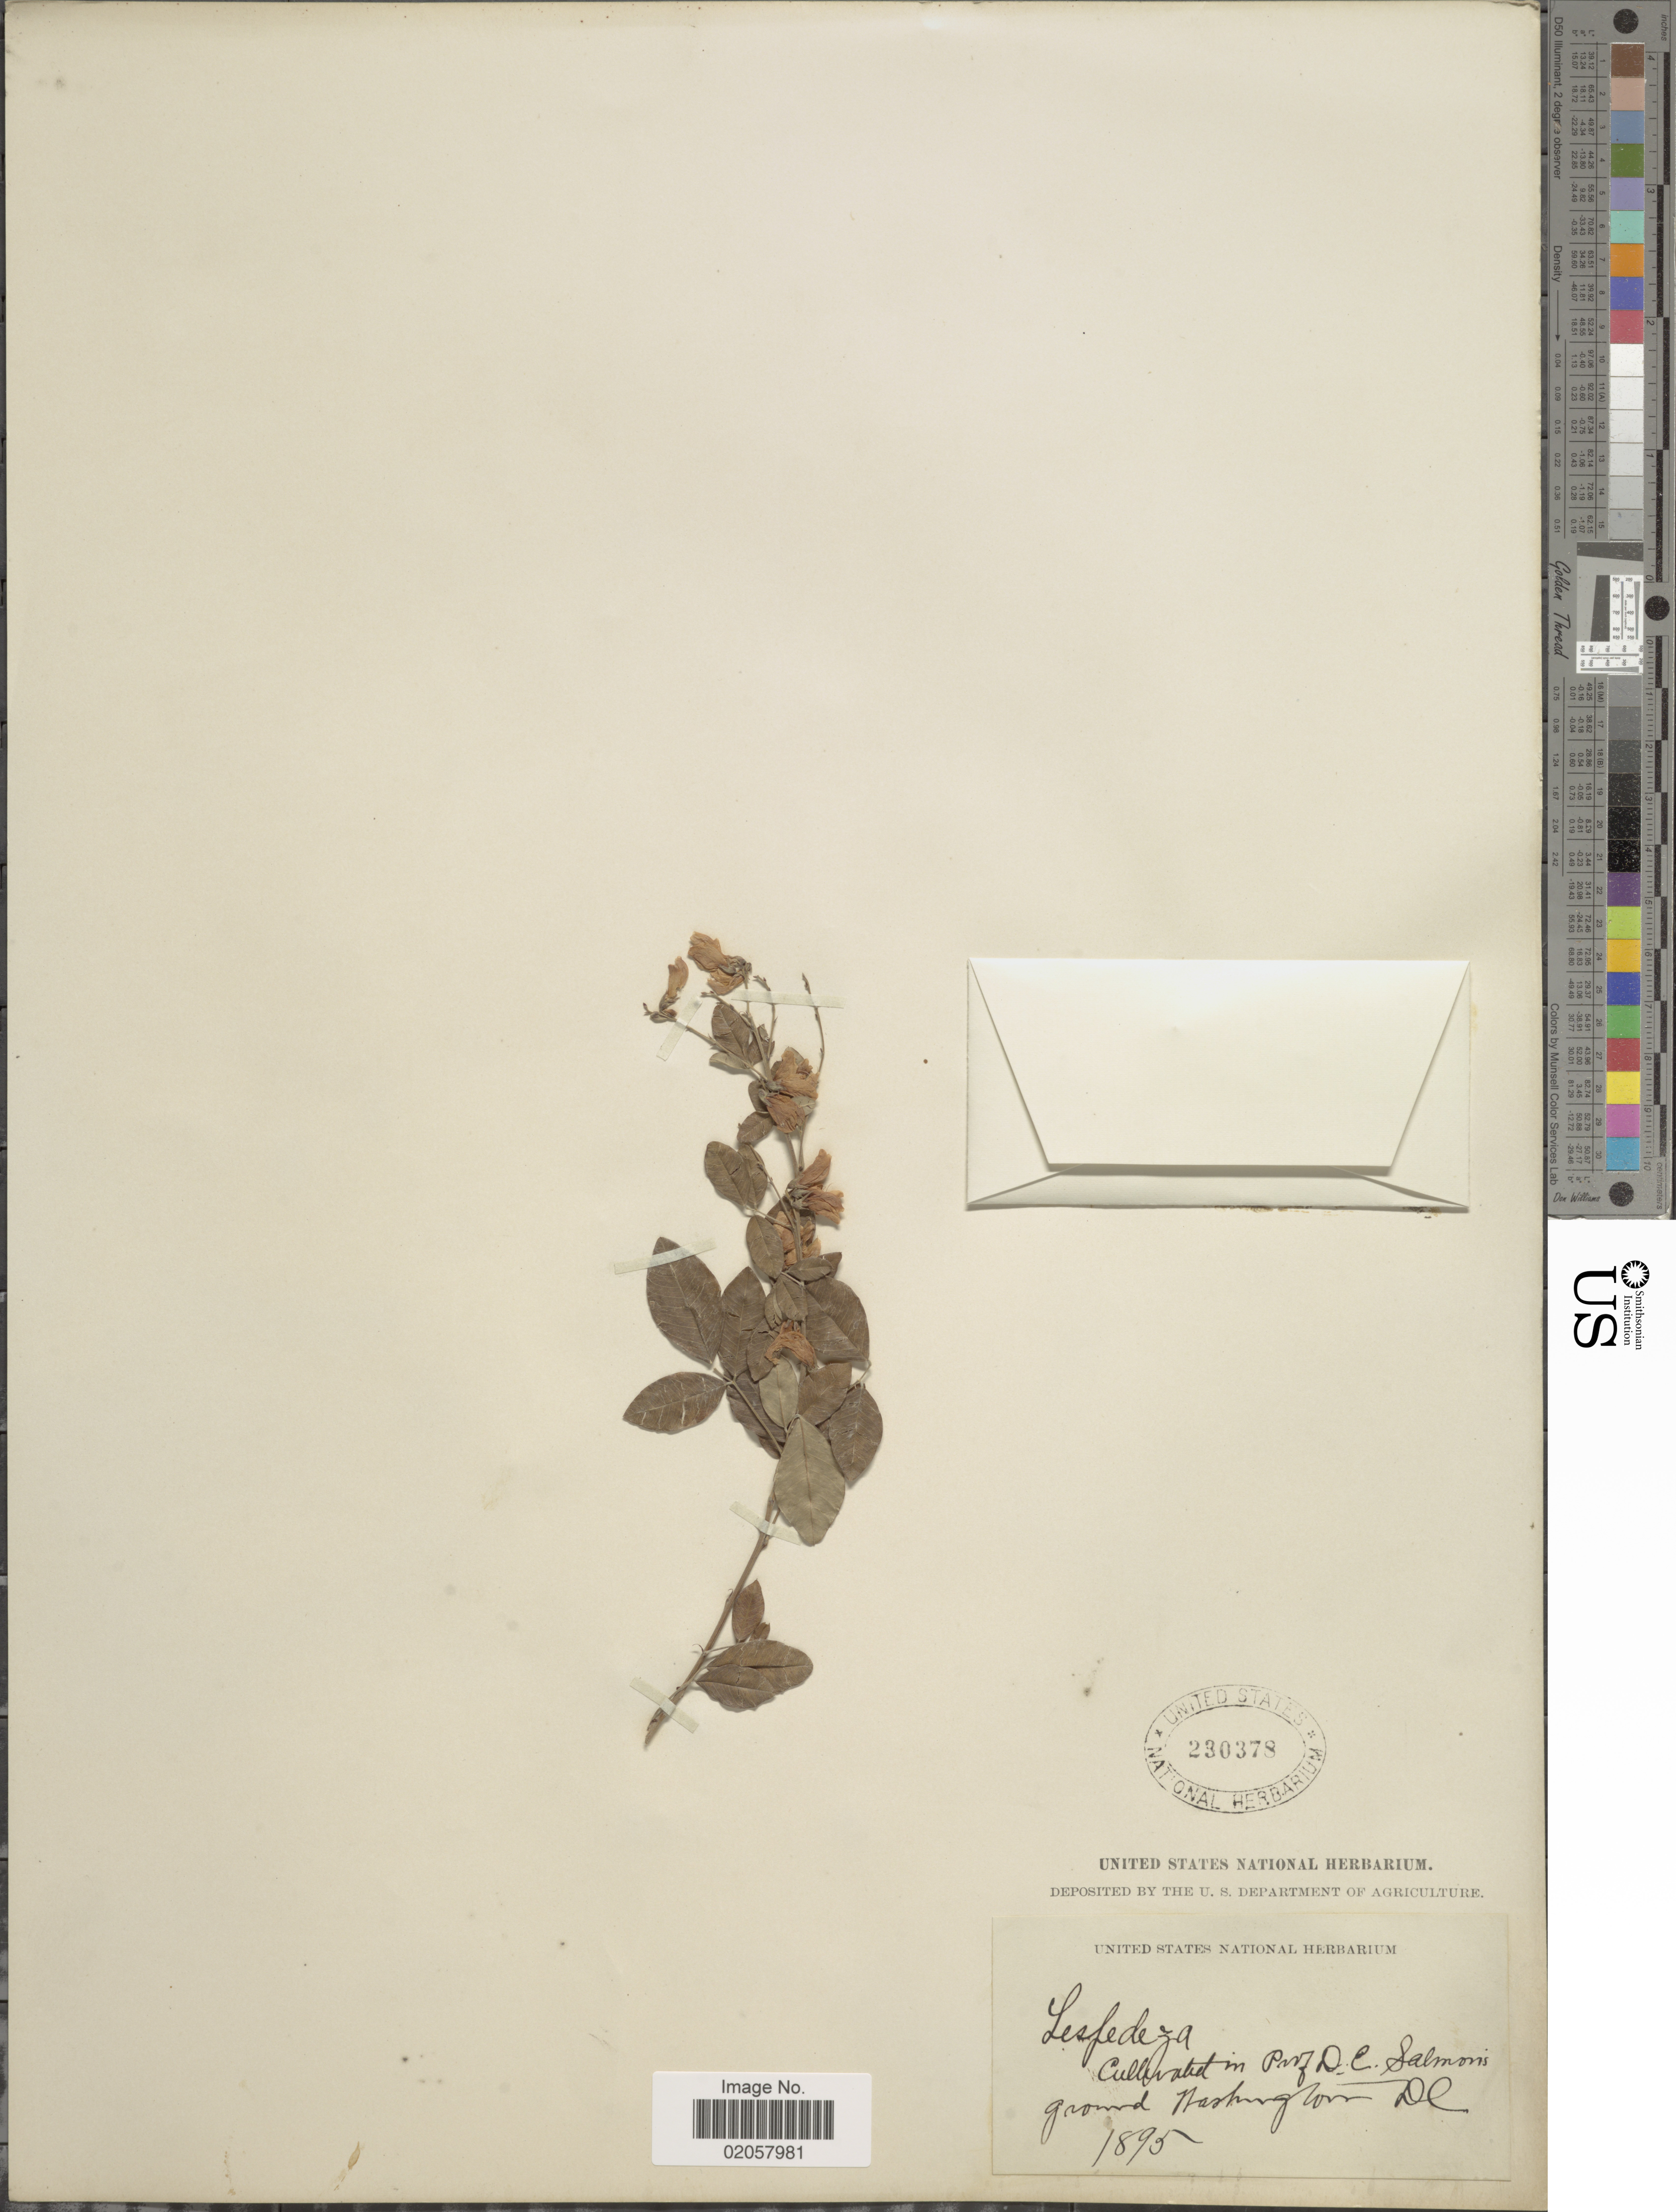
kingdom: Plantae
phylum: Tracheophyta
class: Magnoliopsida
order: Fabales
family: Fabaceae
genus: Lespedeza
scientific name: Lespedeza maximowiczi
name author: C.K. Schneid.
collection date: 1895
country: United States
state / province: District of Columbia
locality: Washington DC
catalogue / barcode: US 230378